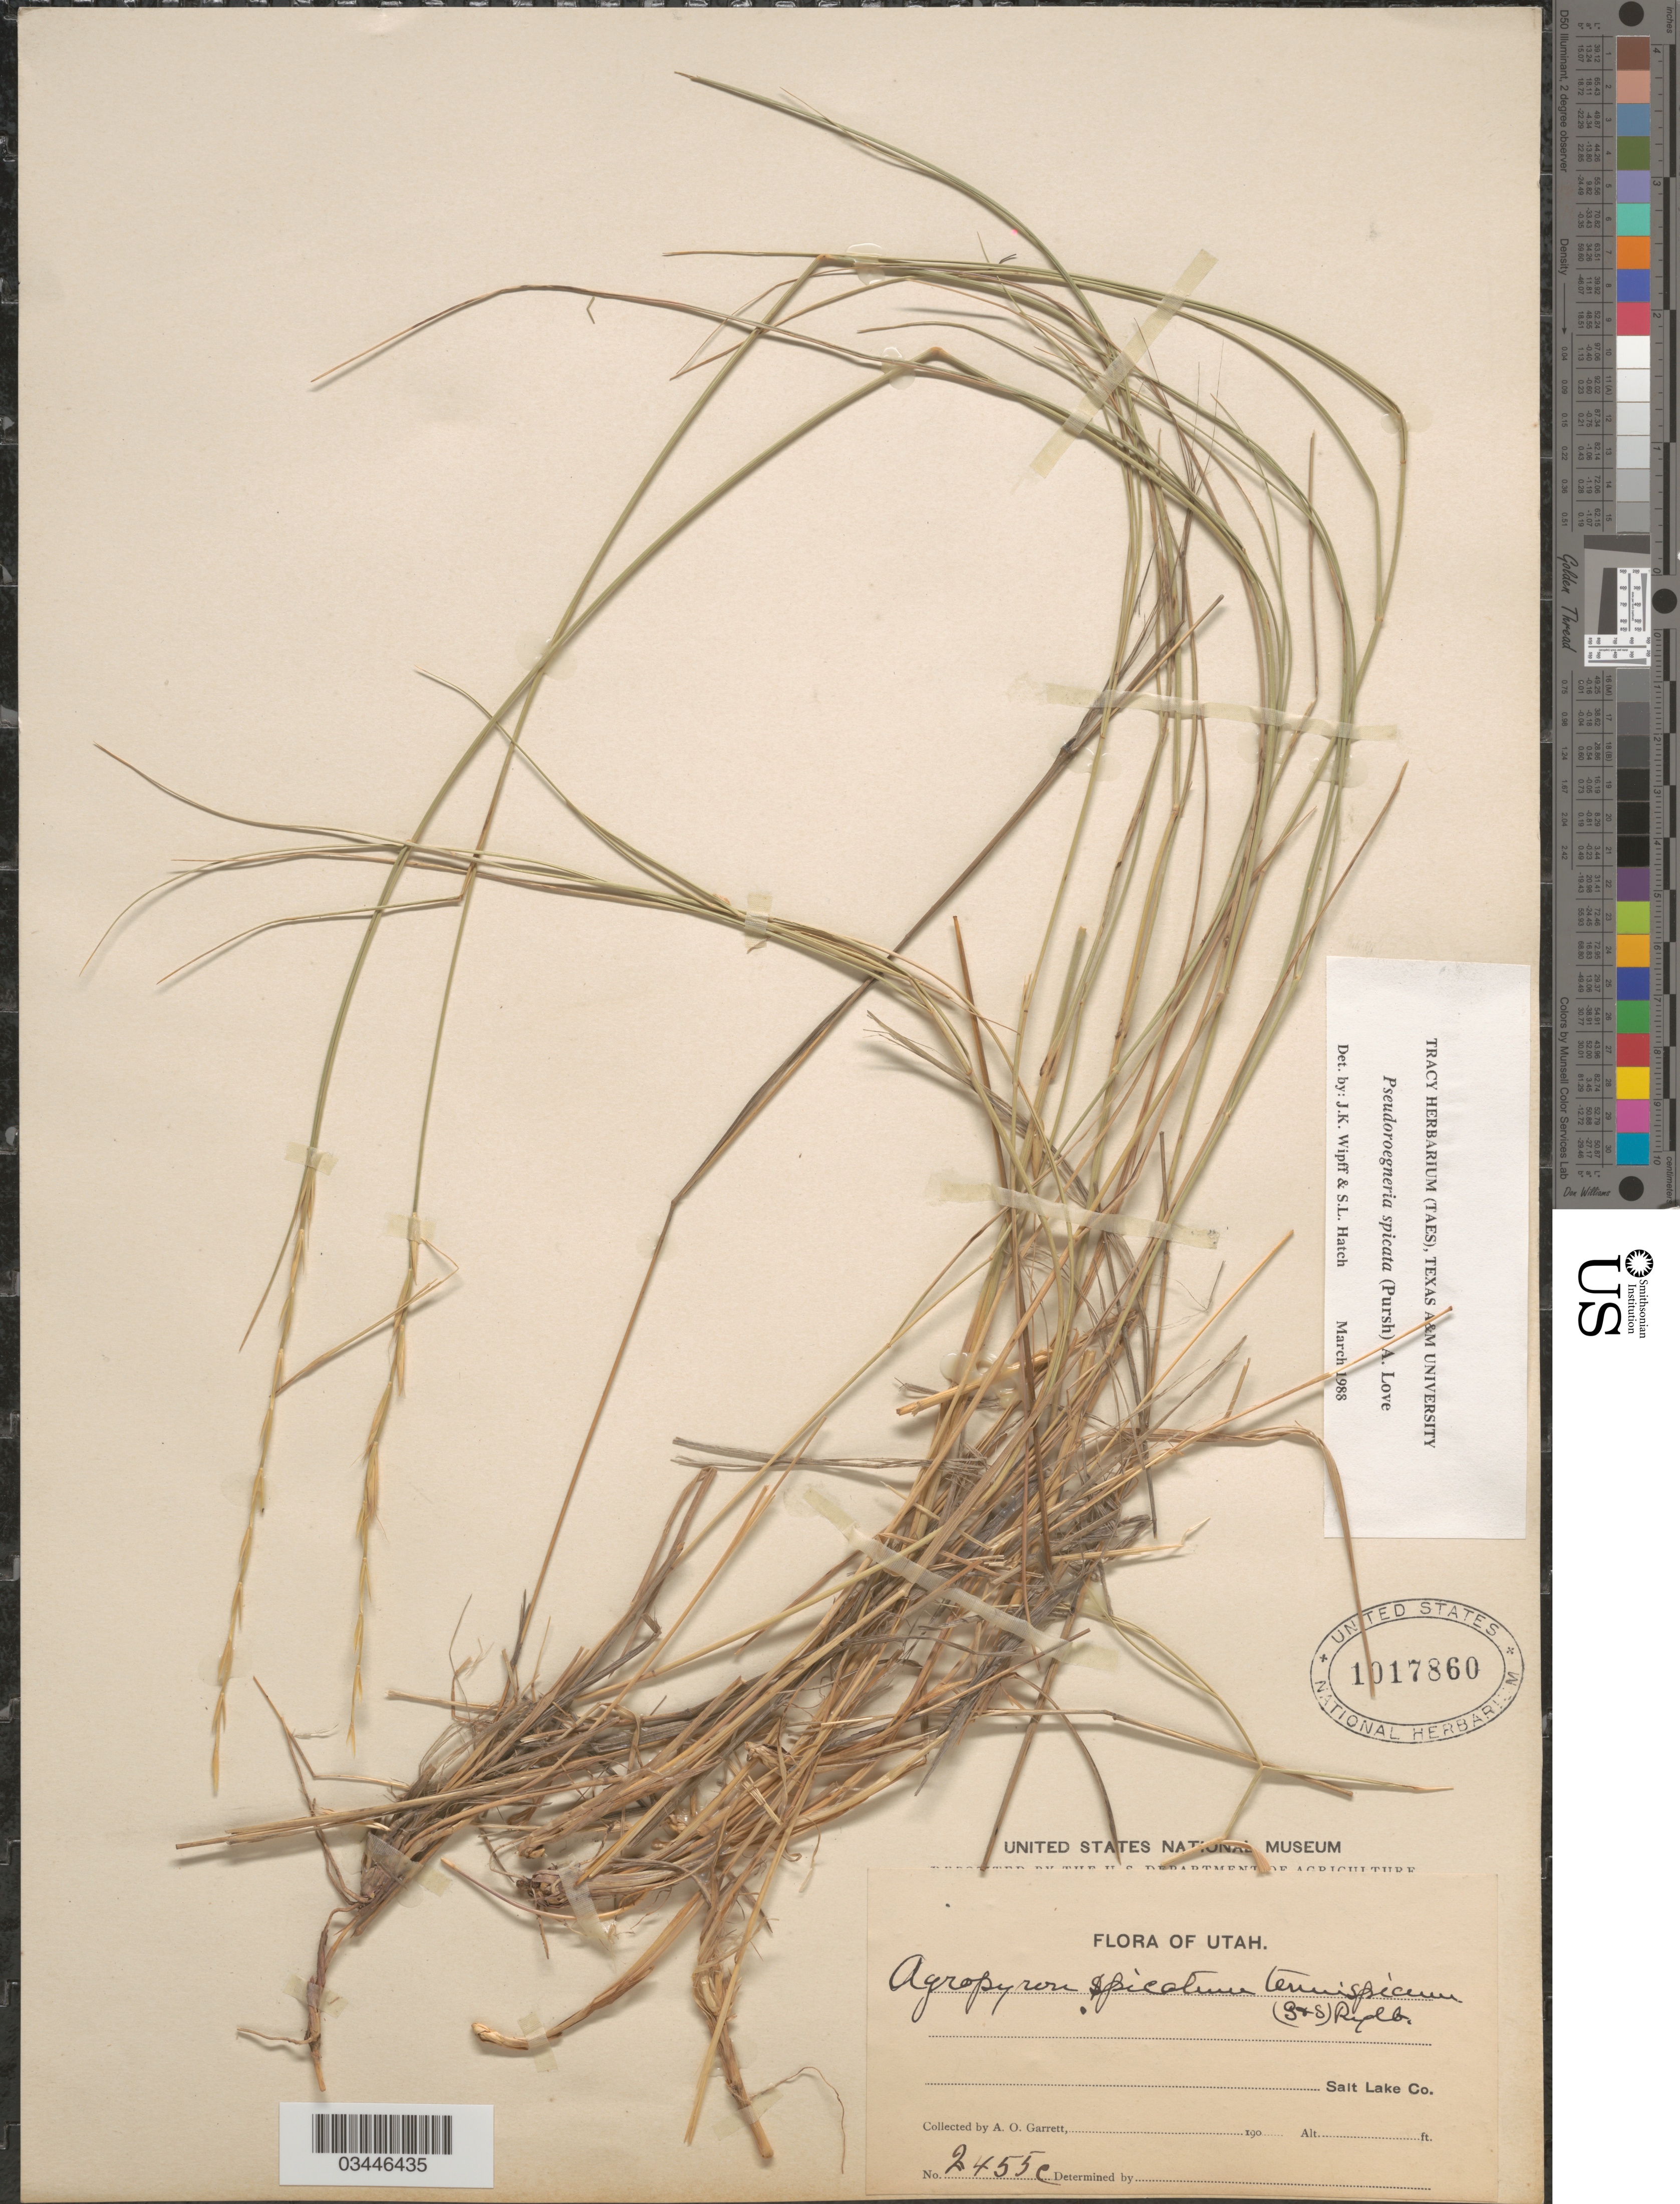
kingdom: Plantae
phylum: Tracheophyta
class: Liliopsida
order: Poales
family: Poaceae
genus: Pseudoroegneria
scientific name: Pseudoroegneria spicata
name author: (Pursh) Á. Löve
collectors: A. O. Garrett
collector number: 2455c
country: United States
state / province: Utah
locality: Salt Lake Co.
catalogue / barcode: US 1017860